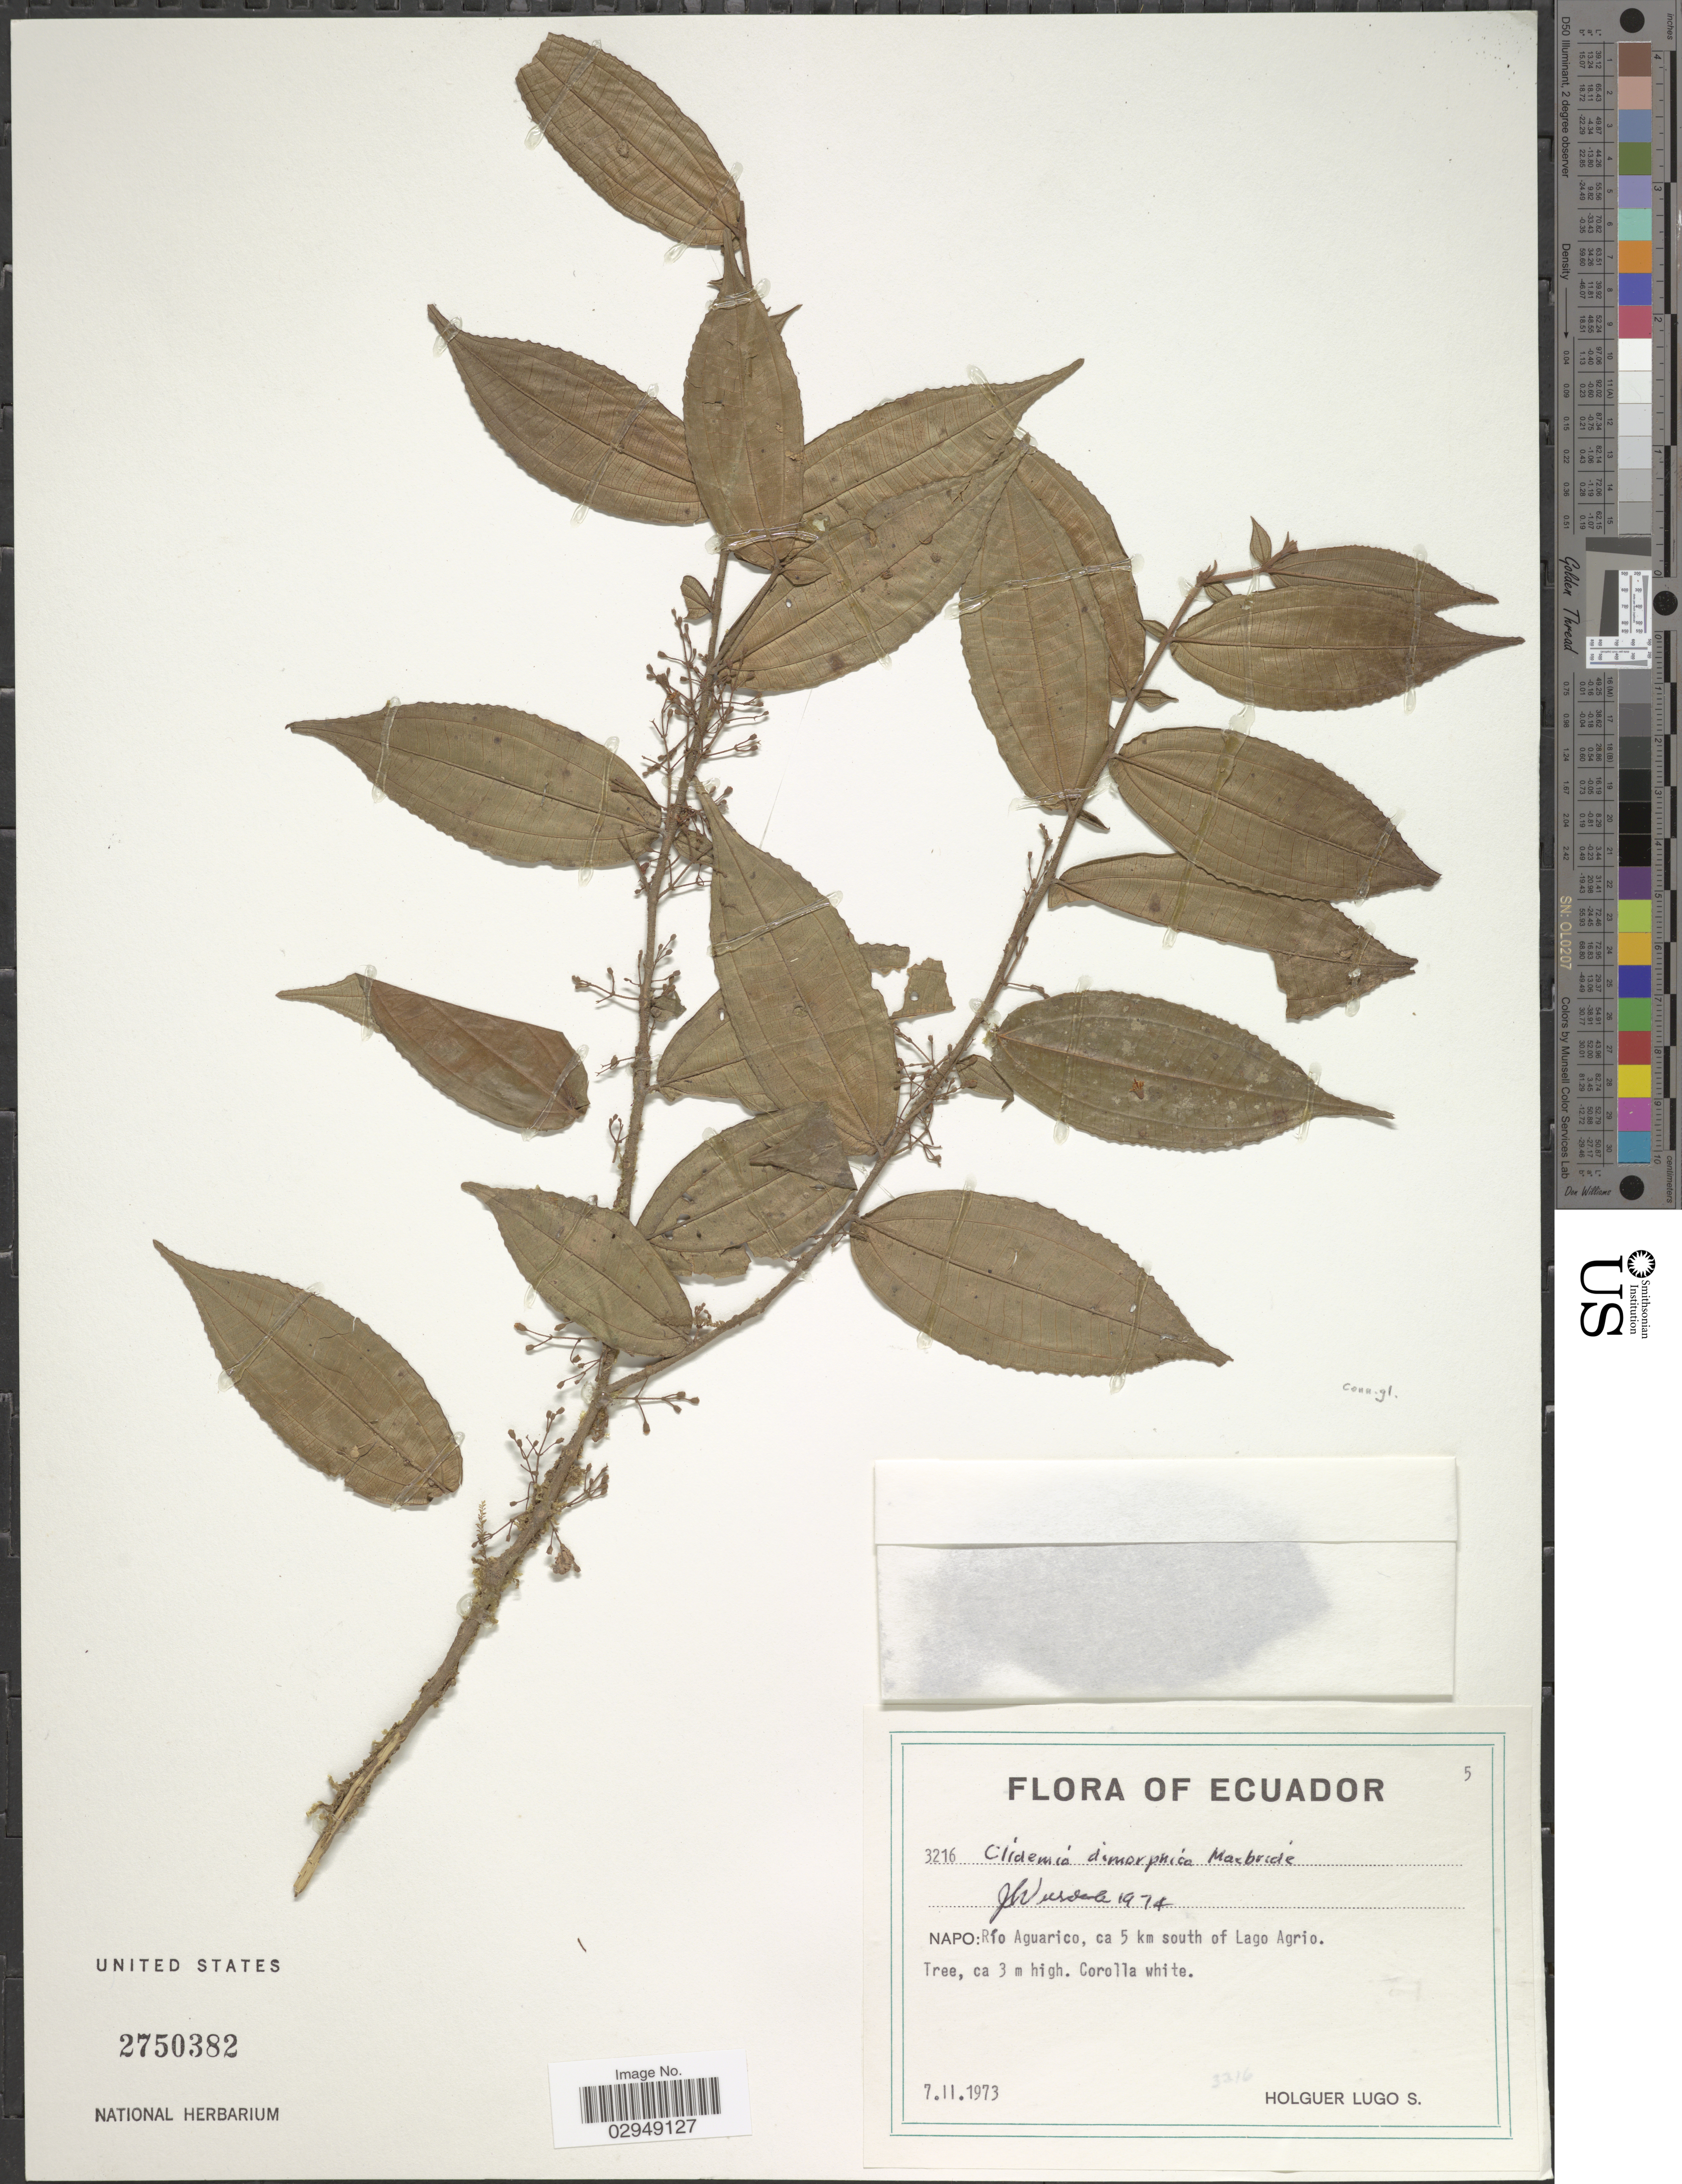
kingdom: Plantae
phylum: Tracheophyta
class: Magnoliopsida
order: Myrtales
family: Melastomataceae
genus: Clidemia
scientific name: Clidemia dimorphica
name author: J.F. Macbr.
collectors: H. Lugo S.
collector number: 3216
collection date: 1973-02-07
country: Ecuador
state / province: Napo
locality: Río Aguarico, ca 5 km south of Lago Agrio.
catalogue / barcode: US 2750382